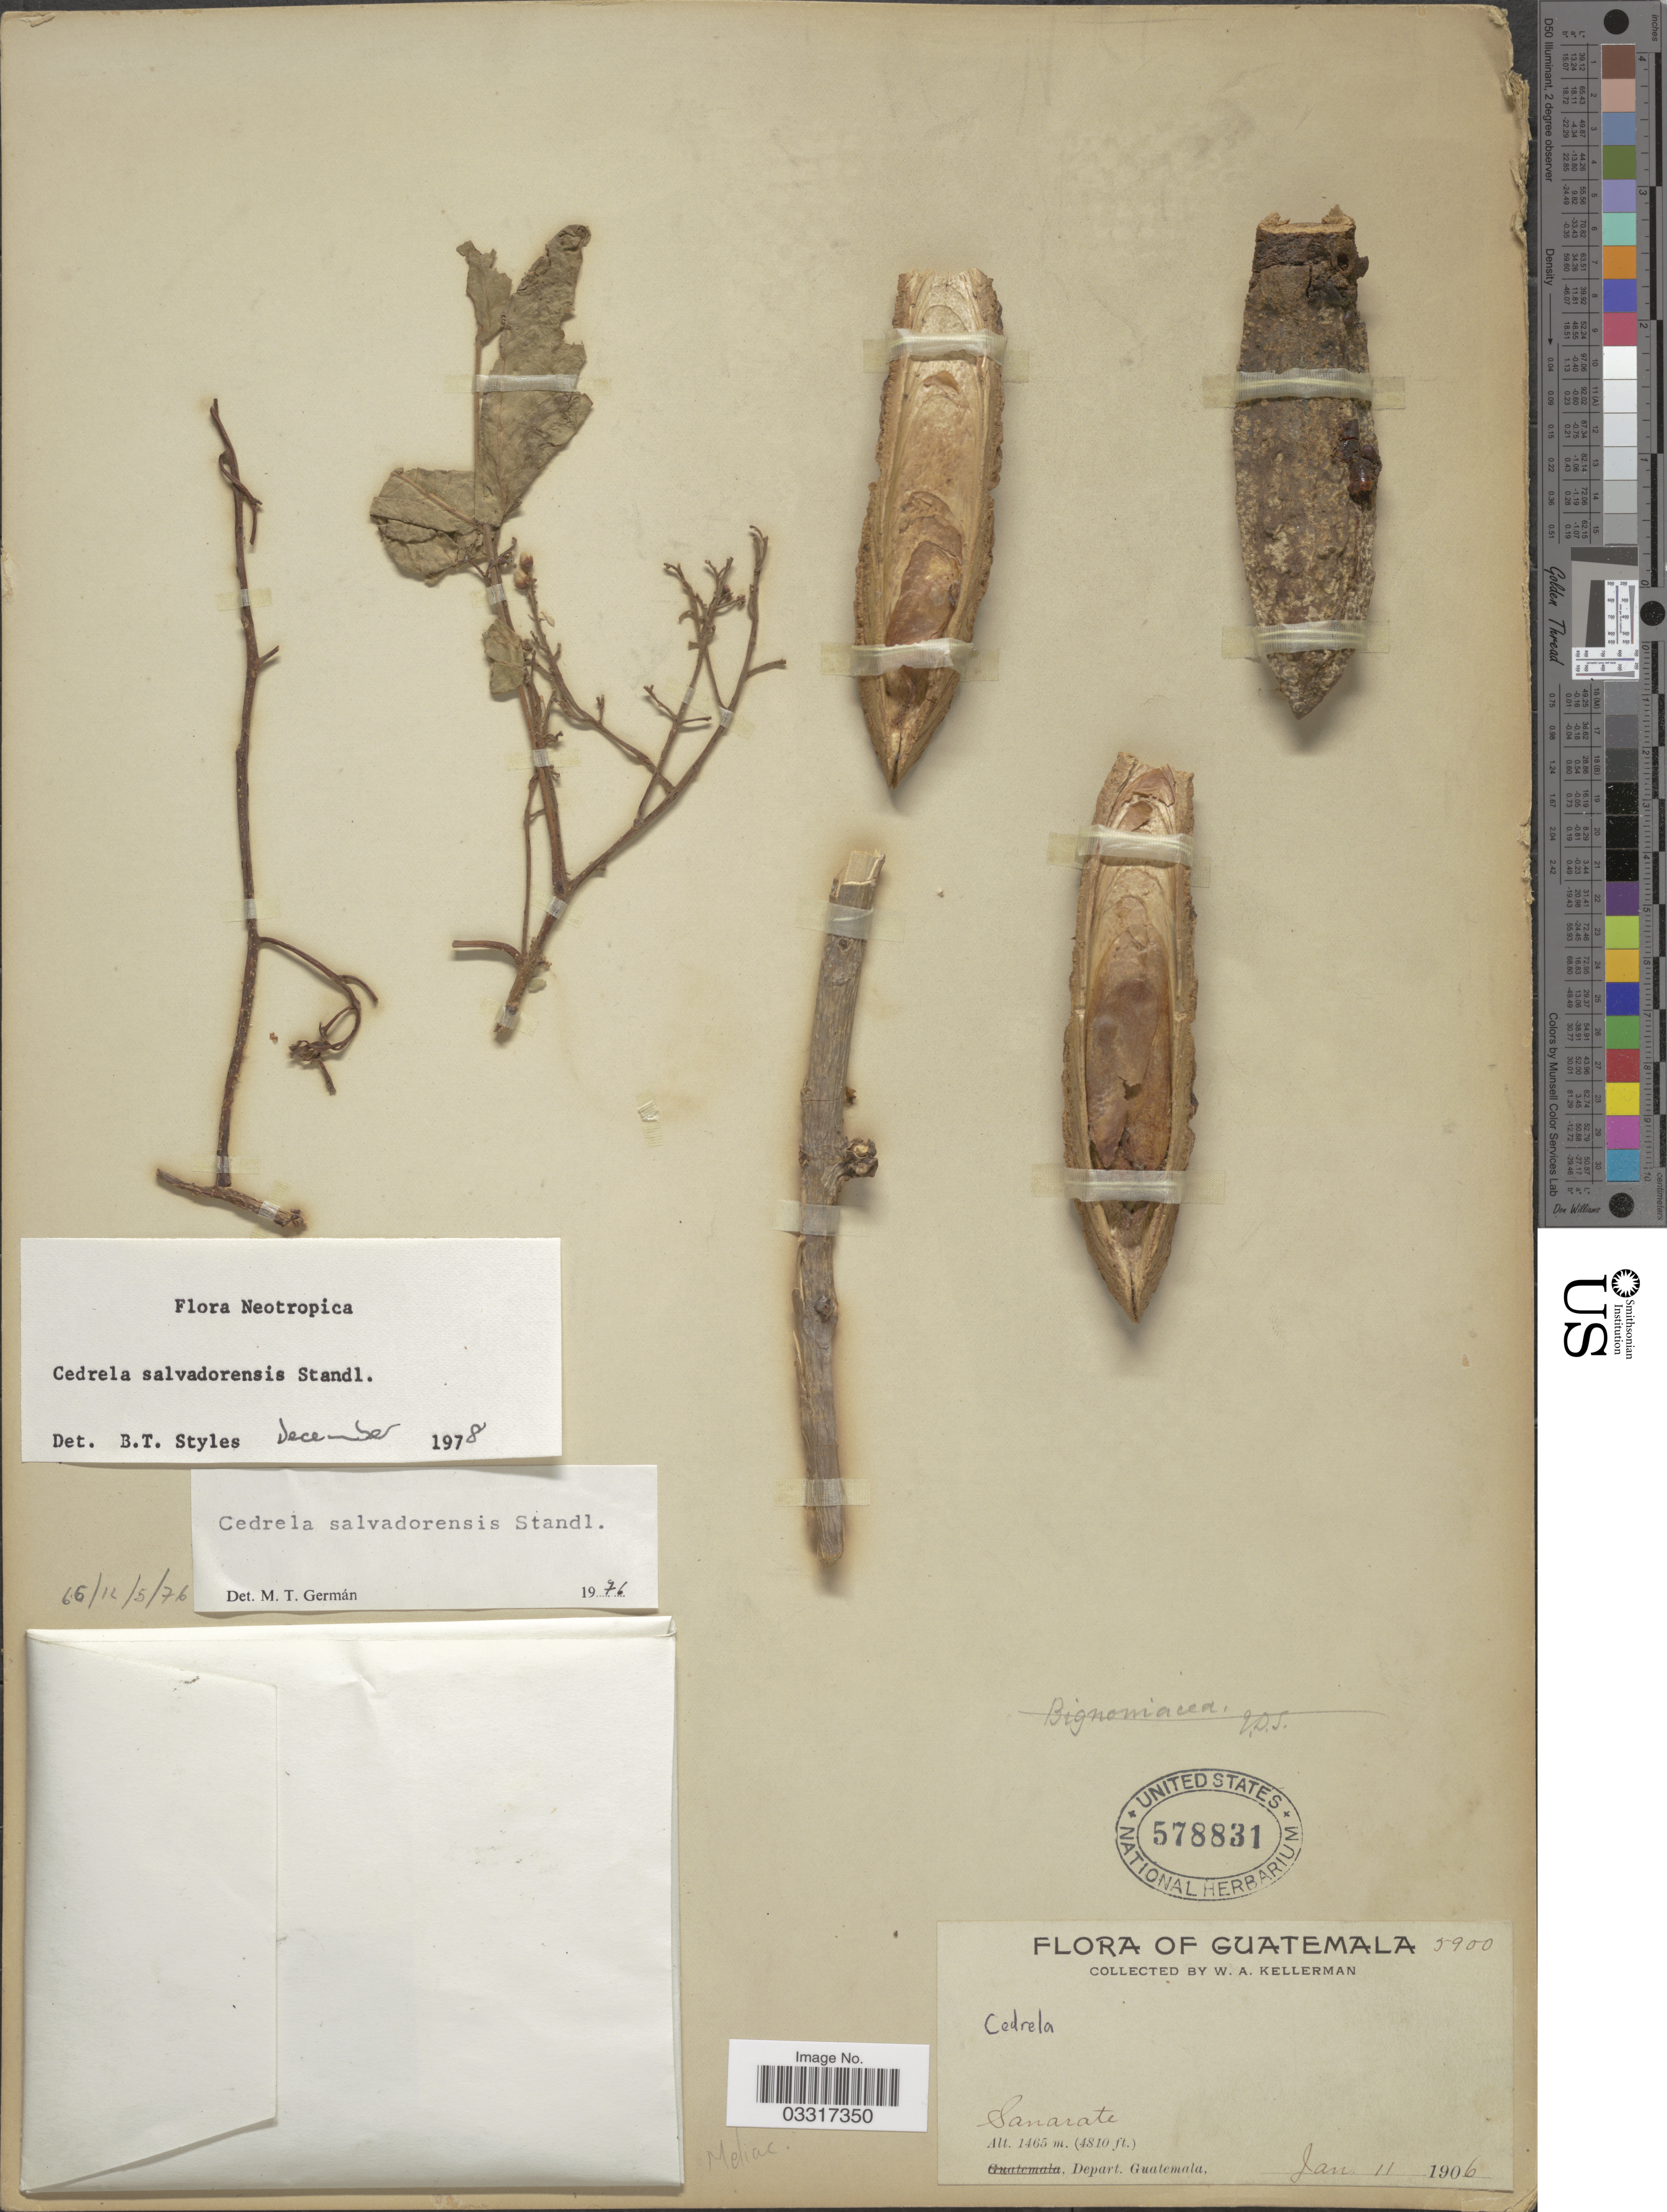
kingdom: Plantae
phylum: Tracheophyta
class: Magnoliopsida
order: Sapindales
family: Meliaceae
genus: Cedrela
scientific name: Cedrela salvadorensis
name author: Standl.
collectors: W. Kellerman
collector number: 5900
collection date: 1906-01-11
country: Guatemala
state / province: Guatemala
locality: Sanarate. Depart. Guatemala.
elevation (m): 1465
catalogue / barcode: US 578831